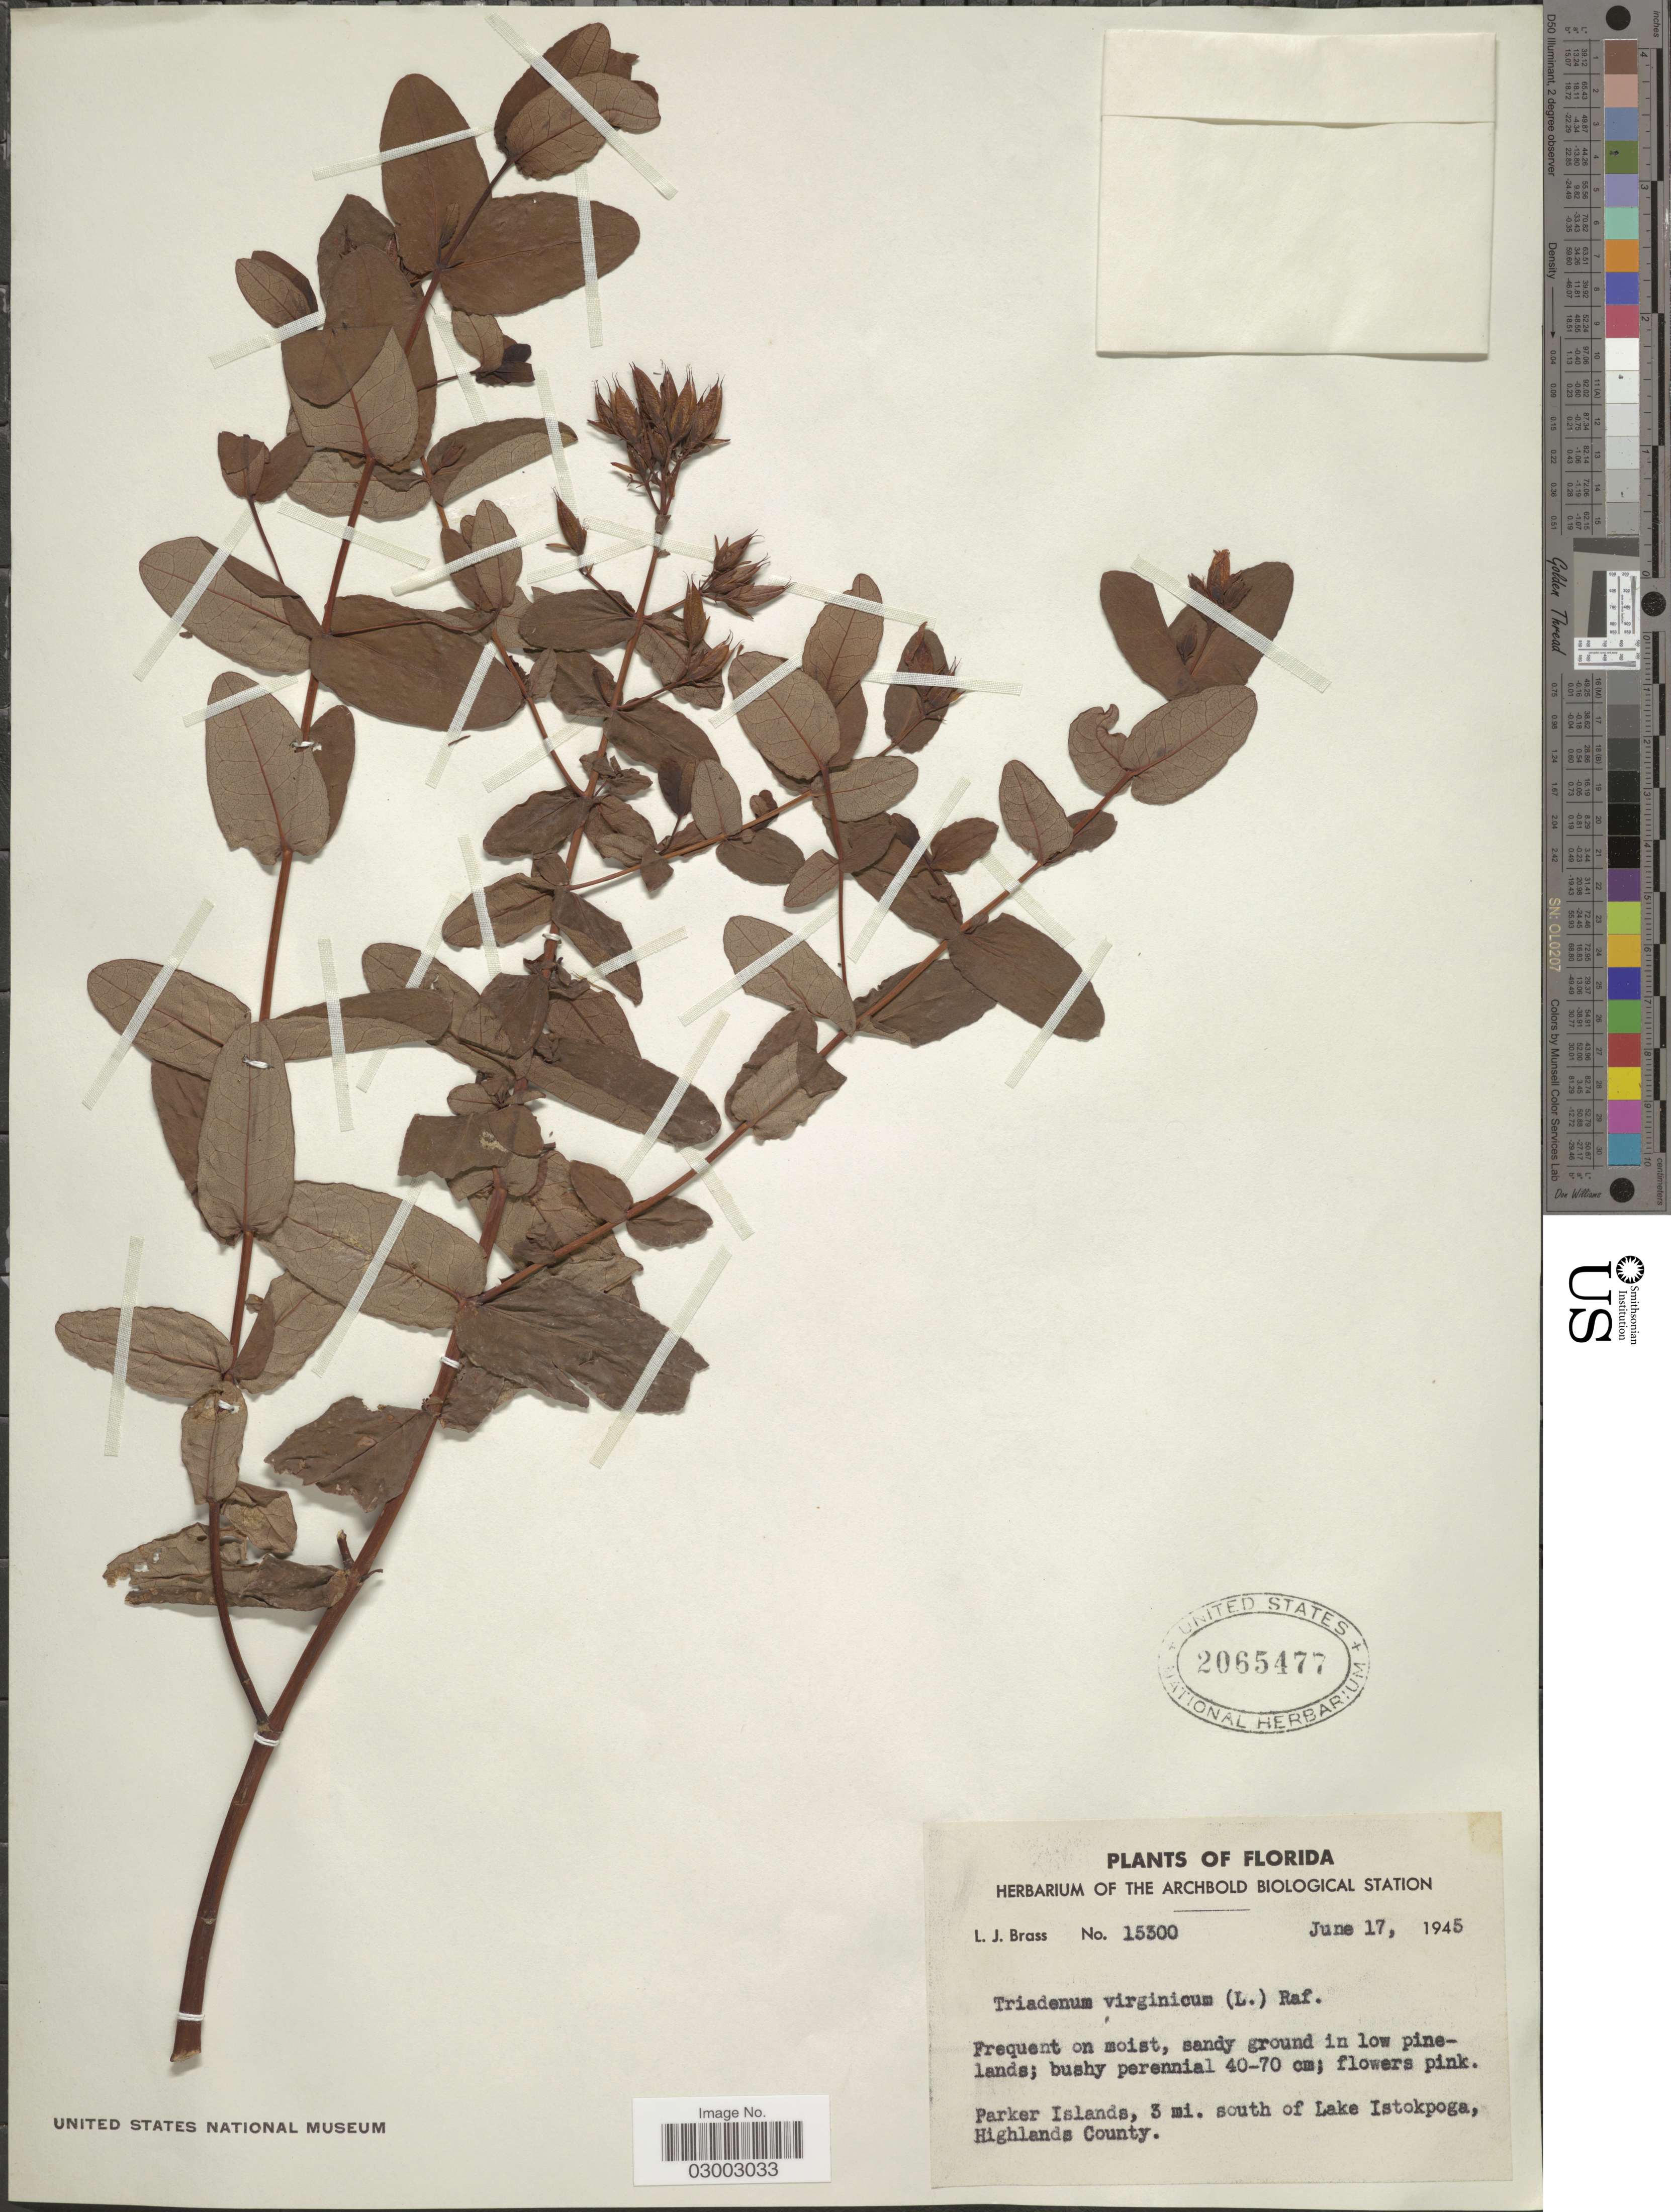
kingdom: Plantae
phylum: Tracheophyta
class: Magnoliopsida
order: Malpighiales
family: Hypericaceae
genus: Hypericum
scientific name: Hypericum virginicum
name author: L.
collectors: L. J. Brass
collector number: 15300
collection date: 1945-06-17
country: United States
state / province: Florida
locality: Parker Islands, 3 mi. south of Lake Istokpoga, Highlands County.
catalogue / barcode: US 2065477